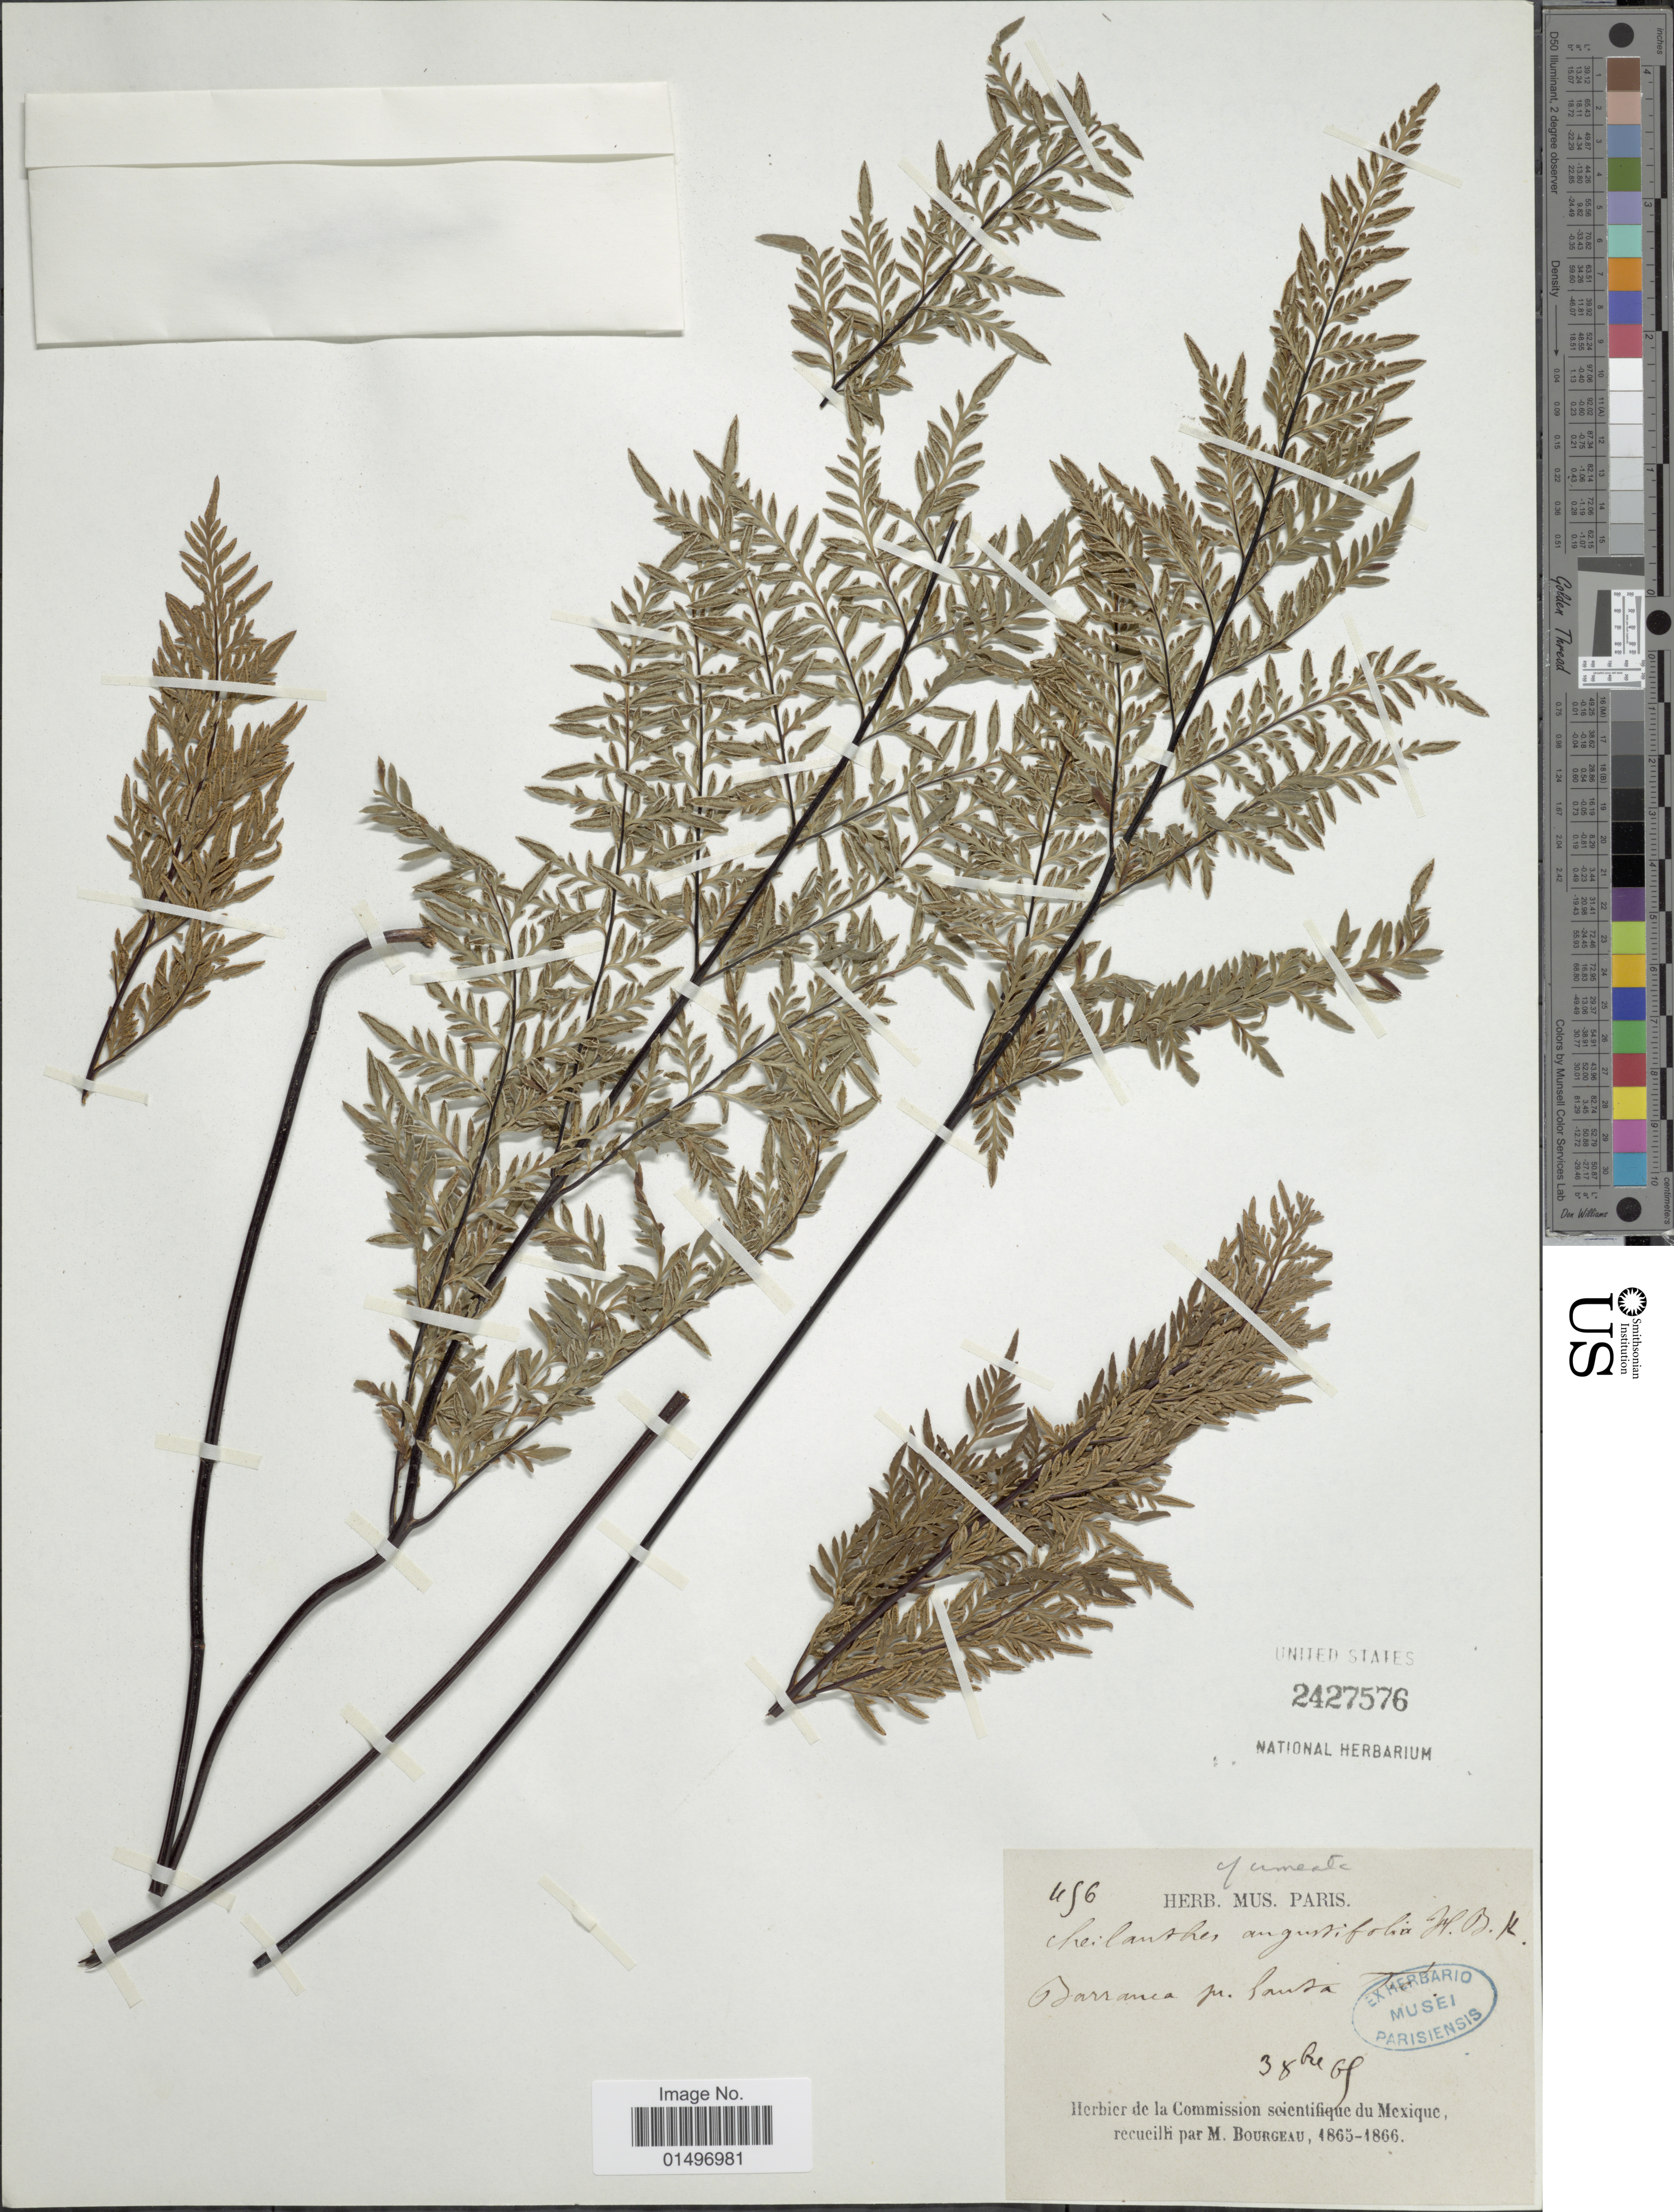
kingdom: Plantae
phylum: Tracheophyta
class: Polypodiopsida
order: Polypodiales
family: Pteridaceae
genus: Gaga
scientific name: Gaga chaerophylla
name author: (Mart. & Ikonn.-Gal.) Fay W. Li & Windham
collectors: M. Bourgeau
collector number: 656*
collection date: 1865/1866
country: Mexico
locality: Barranca pr. Santa Fé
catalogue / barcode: US 2427576